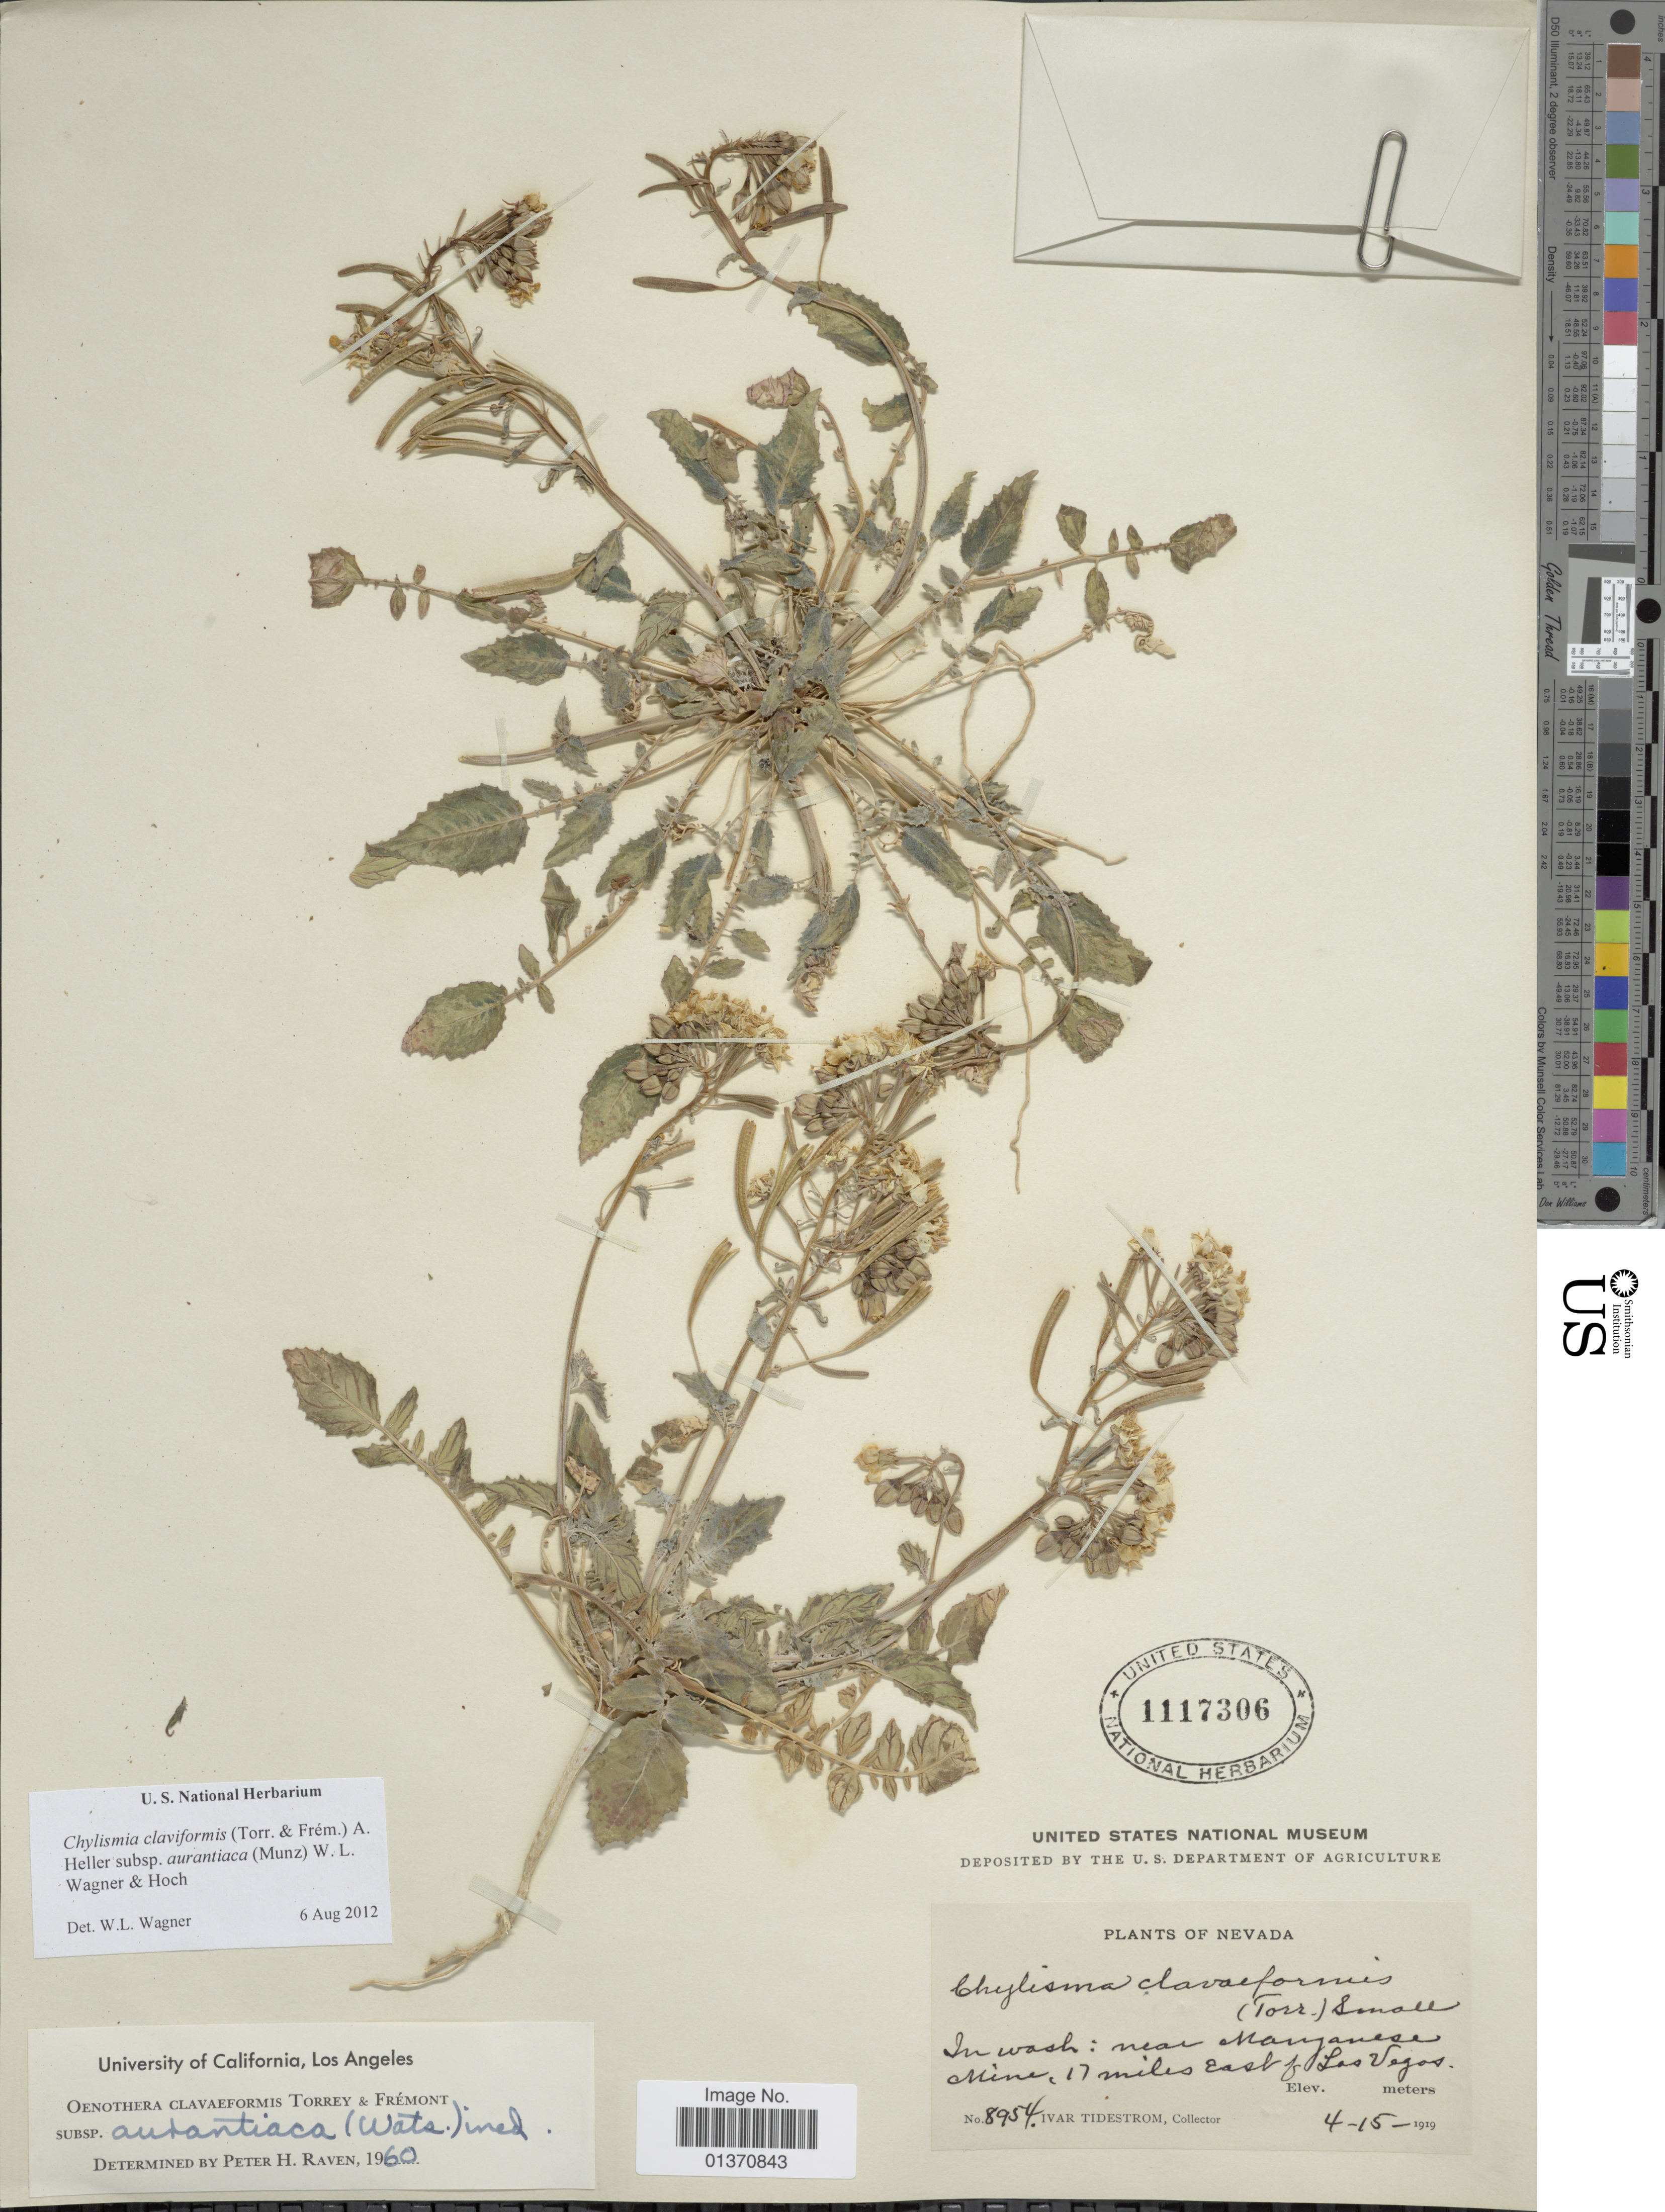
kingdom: Plantae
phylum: Tracheophyta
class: Magnoliopsida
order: Myrtales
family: Onagraceae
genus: Chylismia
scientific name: Chylismia claviformis subsp. aurantiaca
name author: (Munz) W.L. Wagner & Hoch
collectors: I. F. Tidestrom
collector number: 8954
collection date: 1919-04-15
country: United States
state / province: Nevada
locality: In wash: near Manganese Mine, 17 miles East of Las Vegas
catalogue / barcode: US 1117306